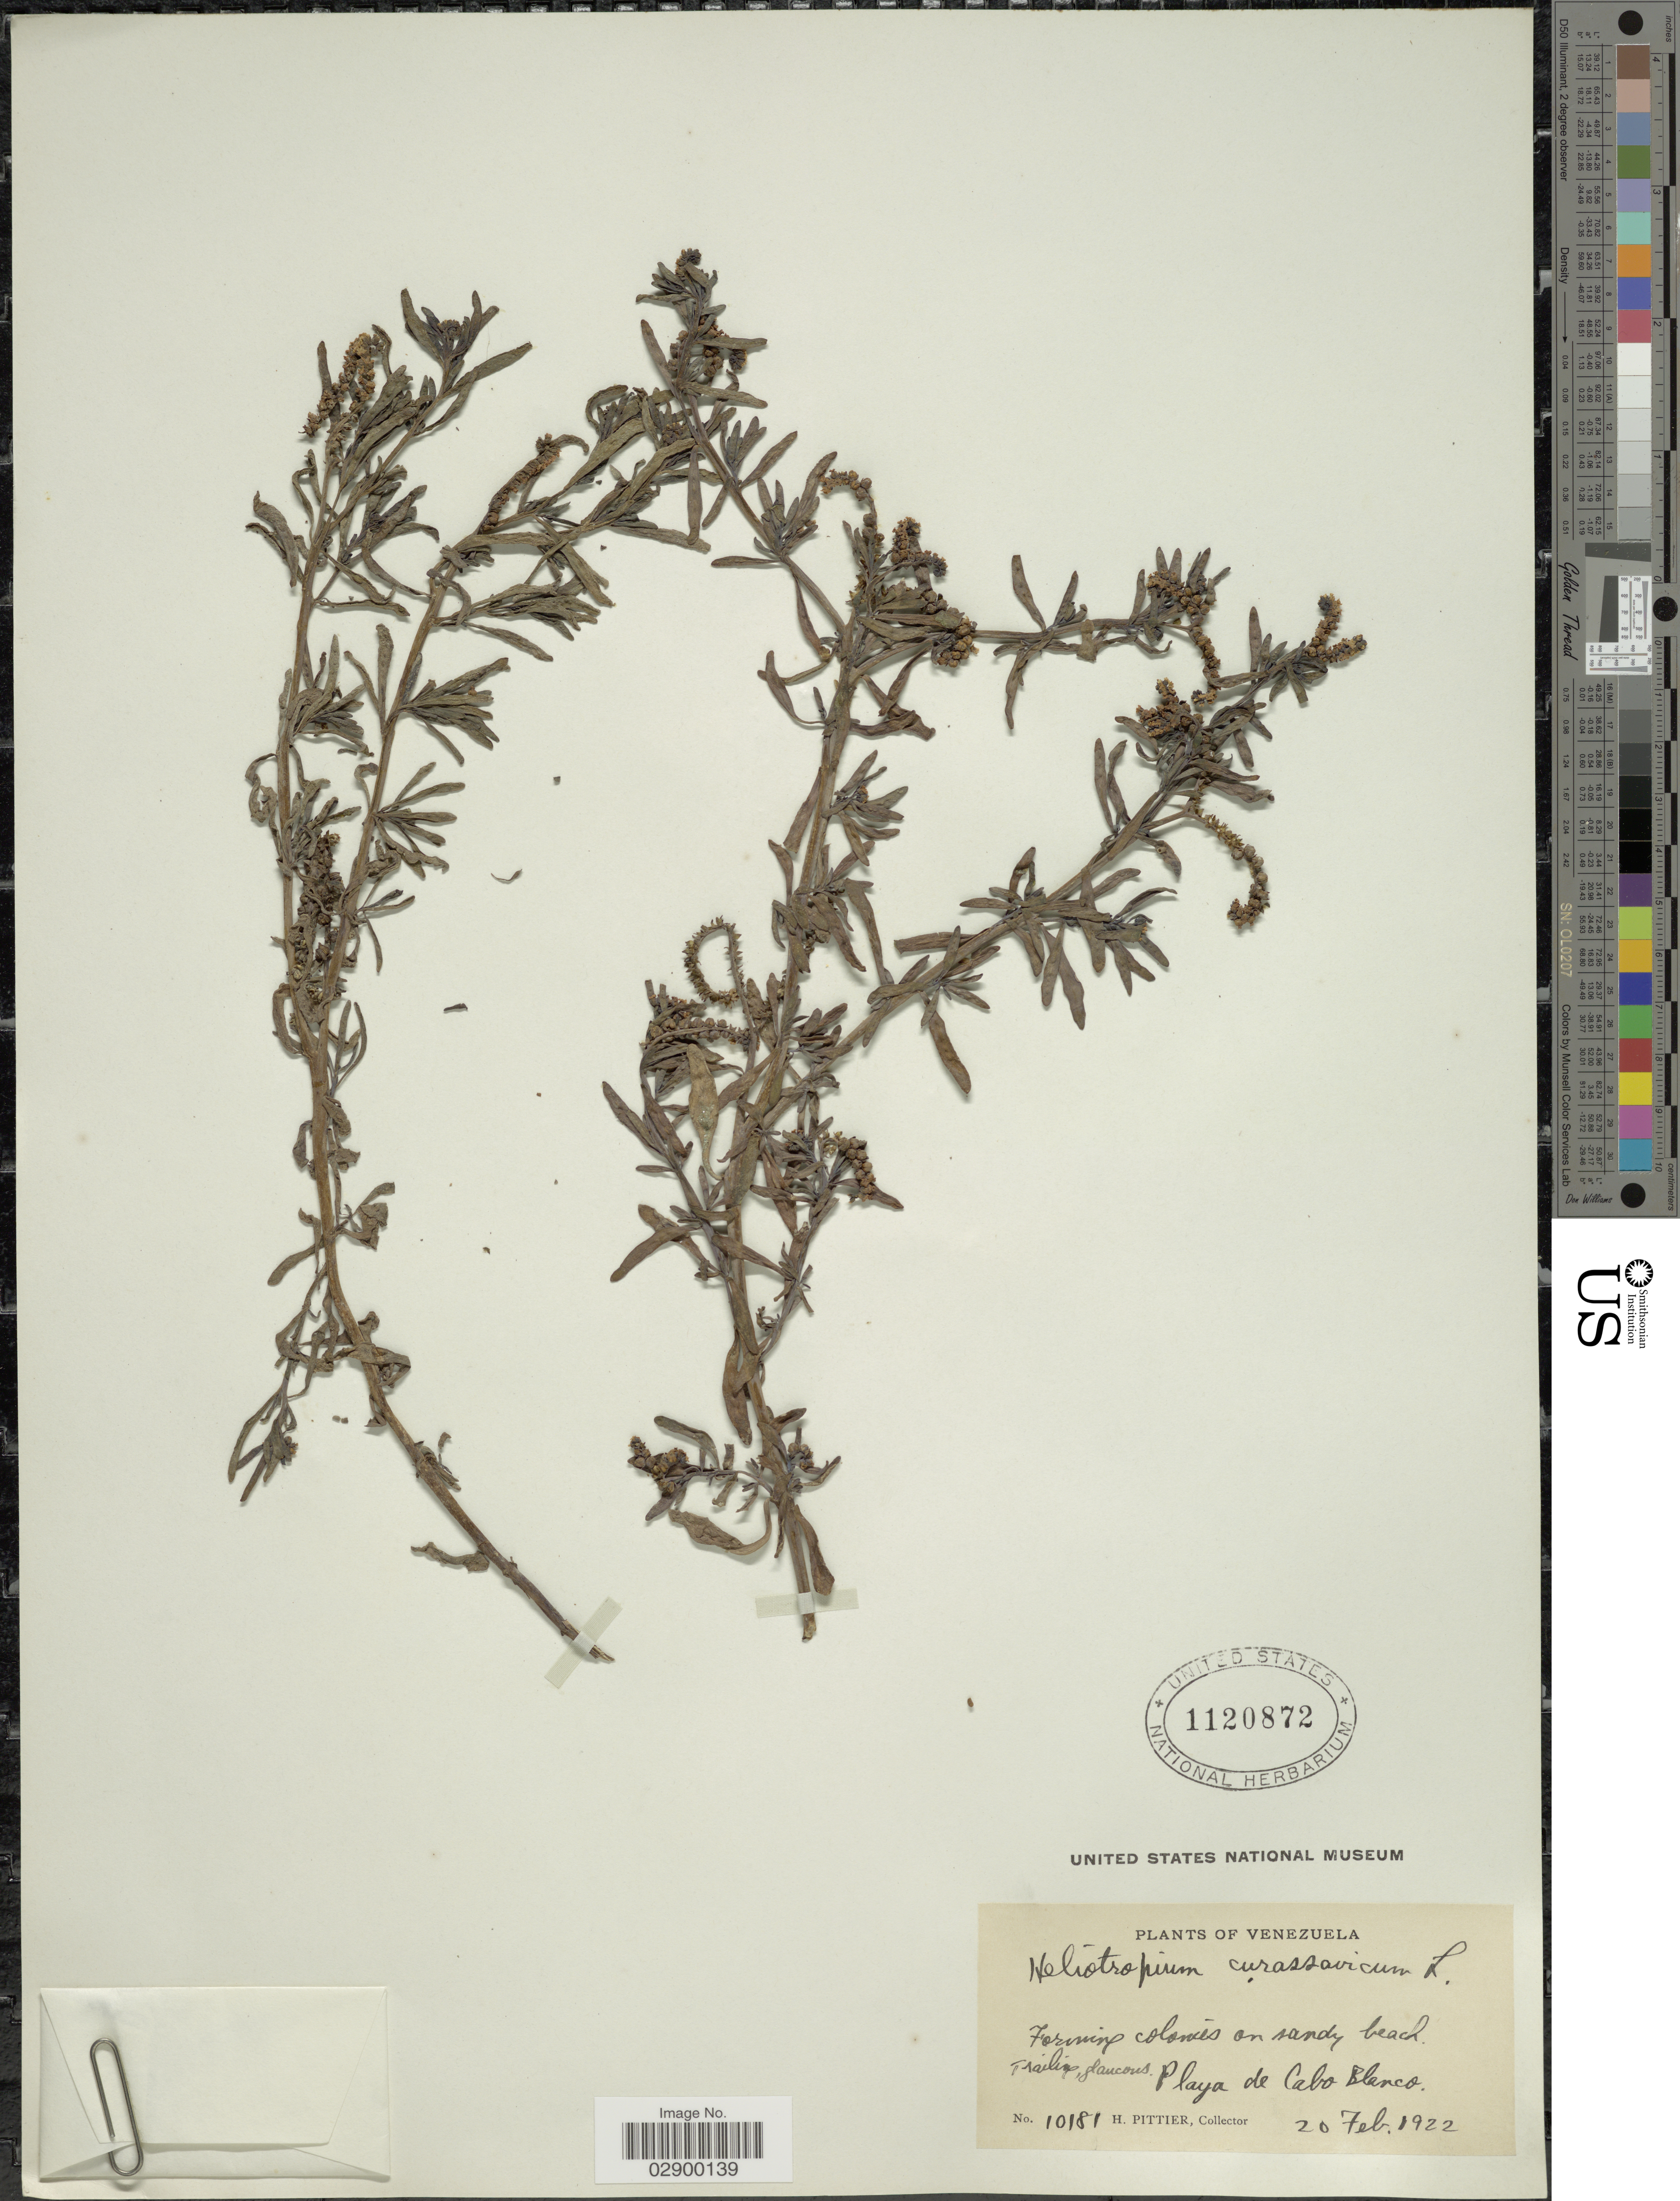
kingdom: Plantae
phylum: Tracheophyta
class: Magnoliopsida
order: Boraginales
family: Heliotropiaceae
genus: Heliotropium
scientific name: Heliotropium curassavicum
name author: L.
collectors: H. F. Pittier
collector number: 10181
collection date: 1922-02-20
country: Venezuela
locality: Playa de Cabo Blanco.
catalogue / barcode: US 1120872